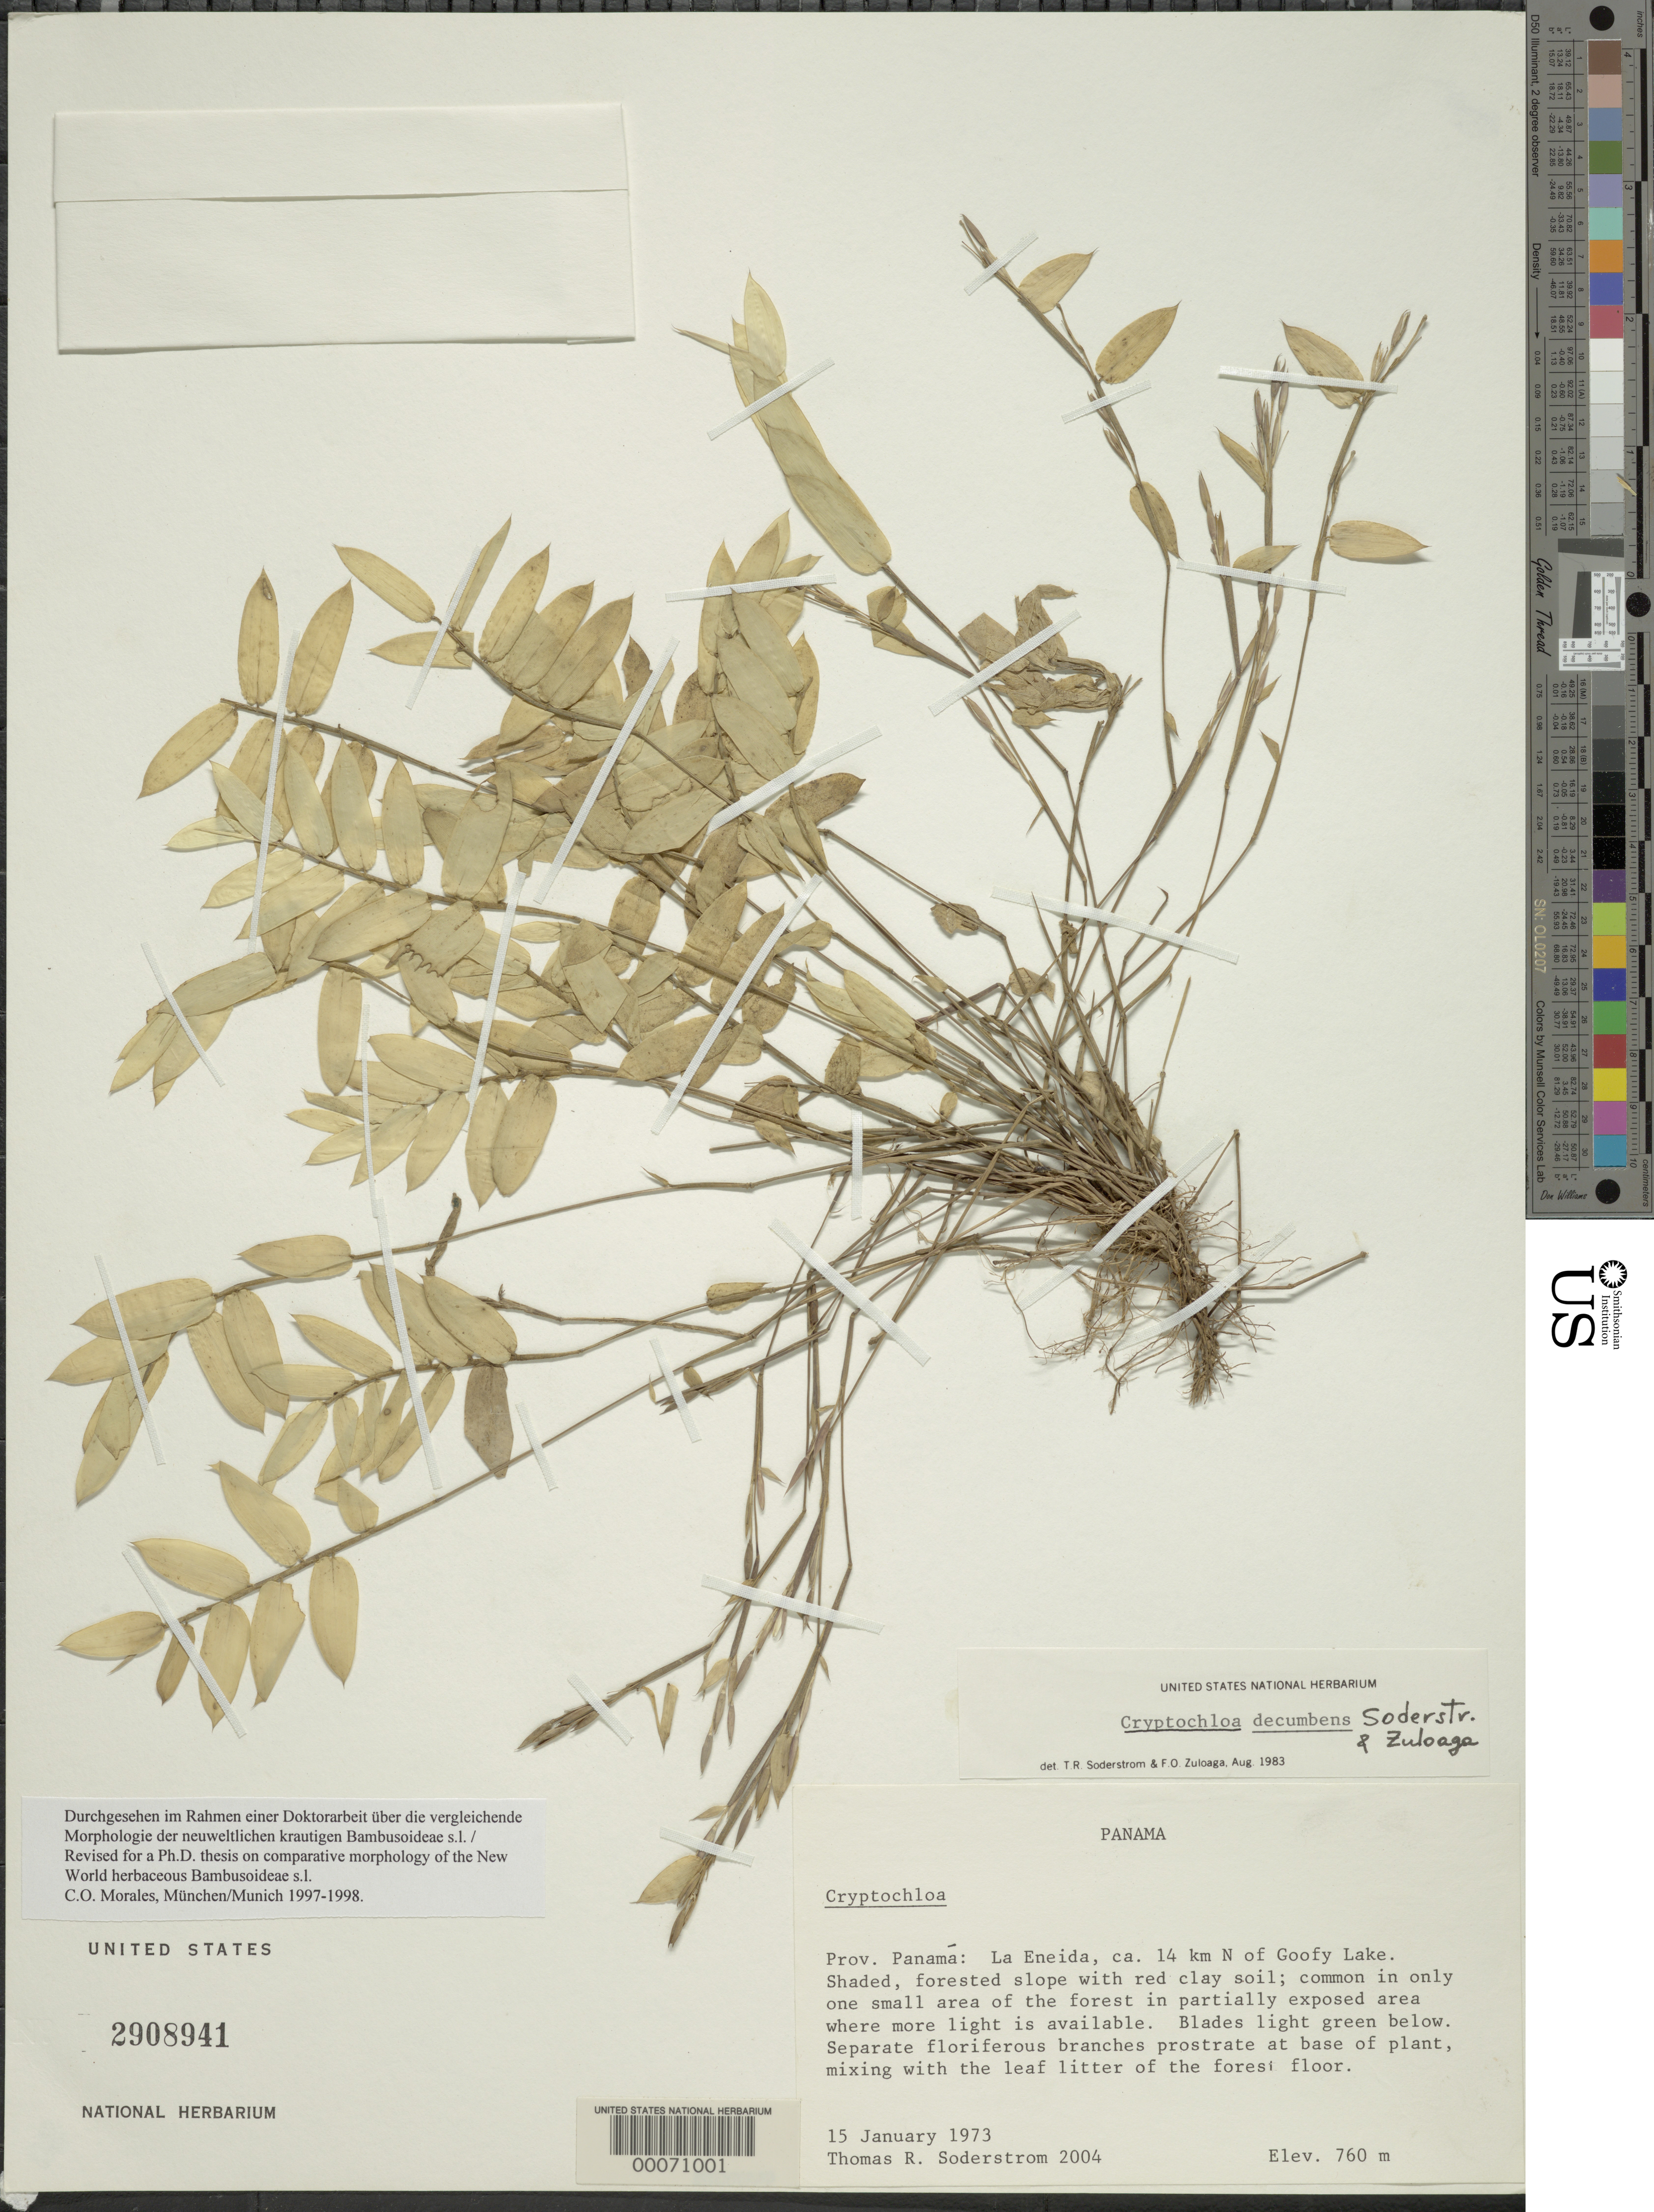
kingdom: Plantae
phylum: Tracheophyta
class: Liliopsida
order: Poales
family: Poaceae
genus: Cryptochloa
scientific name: Cryptochloa decumbens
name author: Soderstr. & Zuloaga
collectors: T. R. Soderstrom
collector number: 2004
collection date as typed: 15 Jan 1973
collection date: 1973-01-15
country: Panama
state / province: Panamá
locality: La Eneida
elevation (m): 760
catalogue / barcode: US 2908941